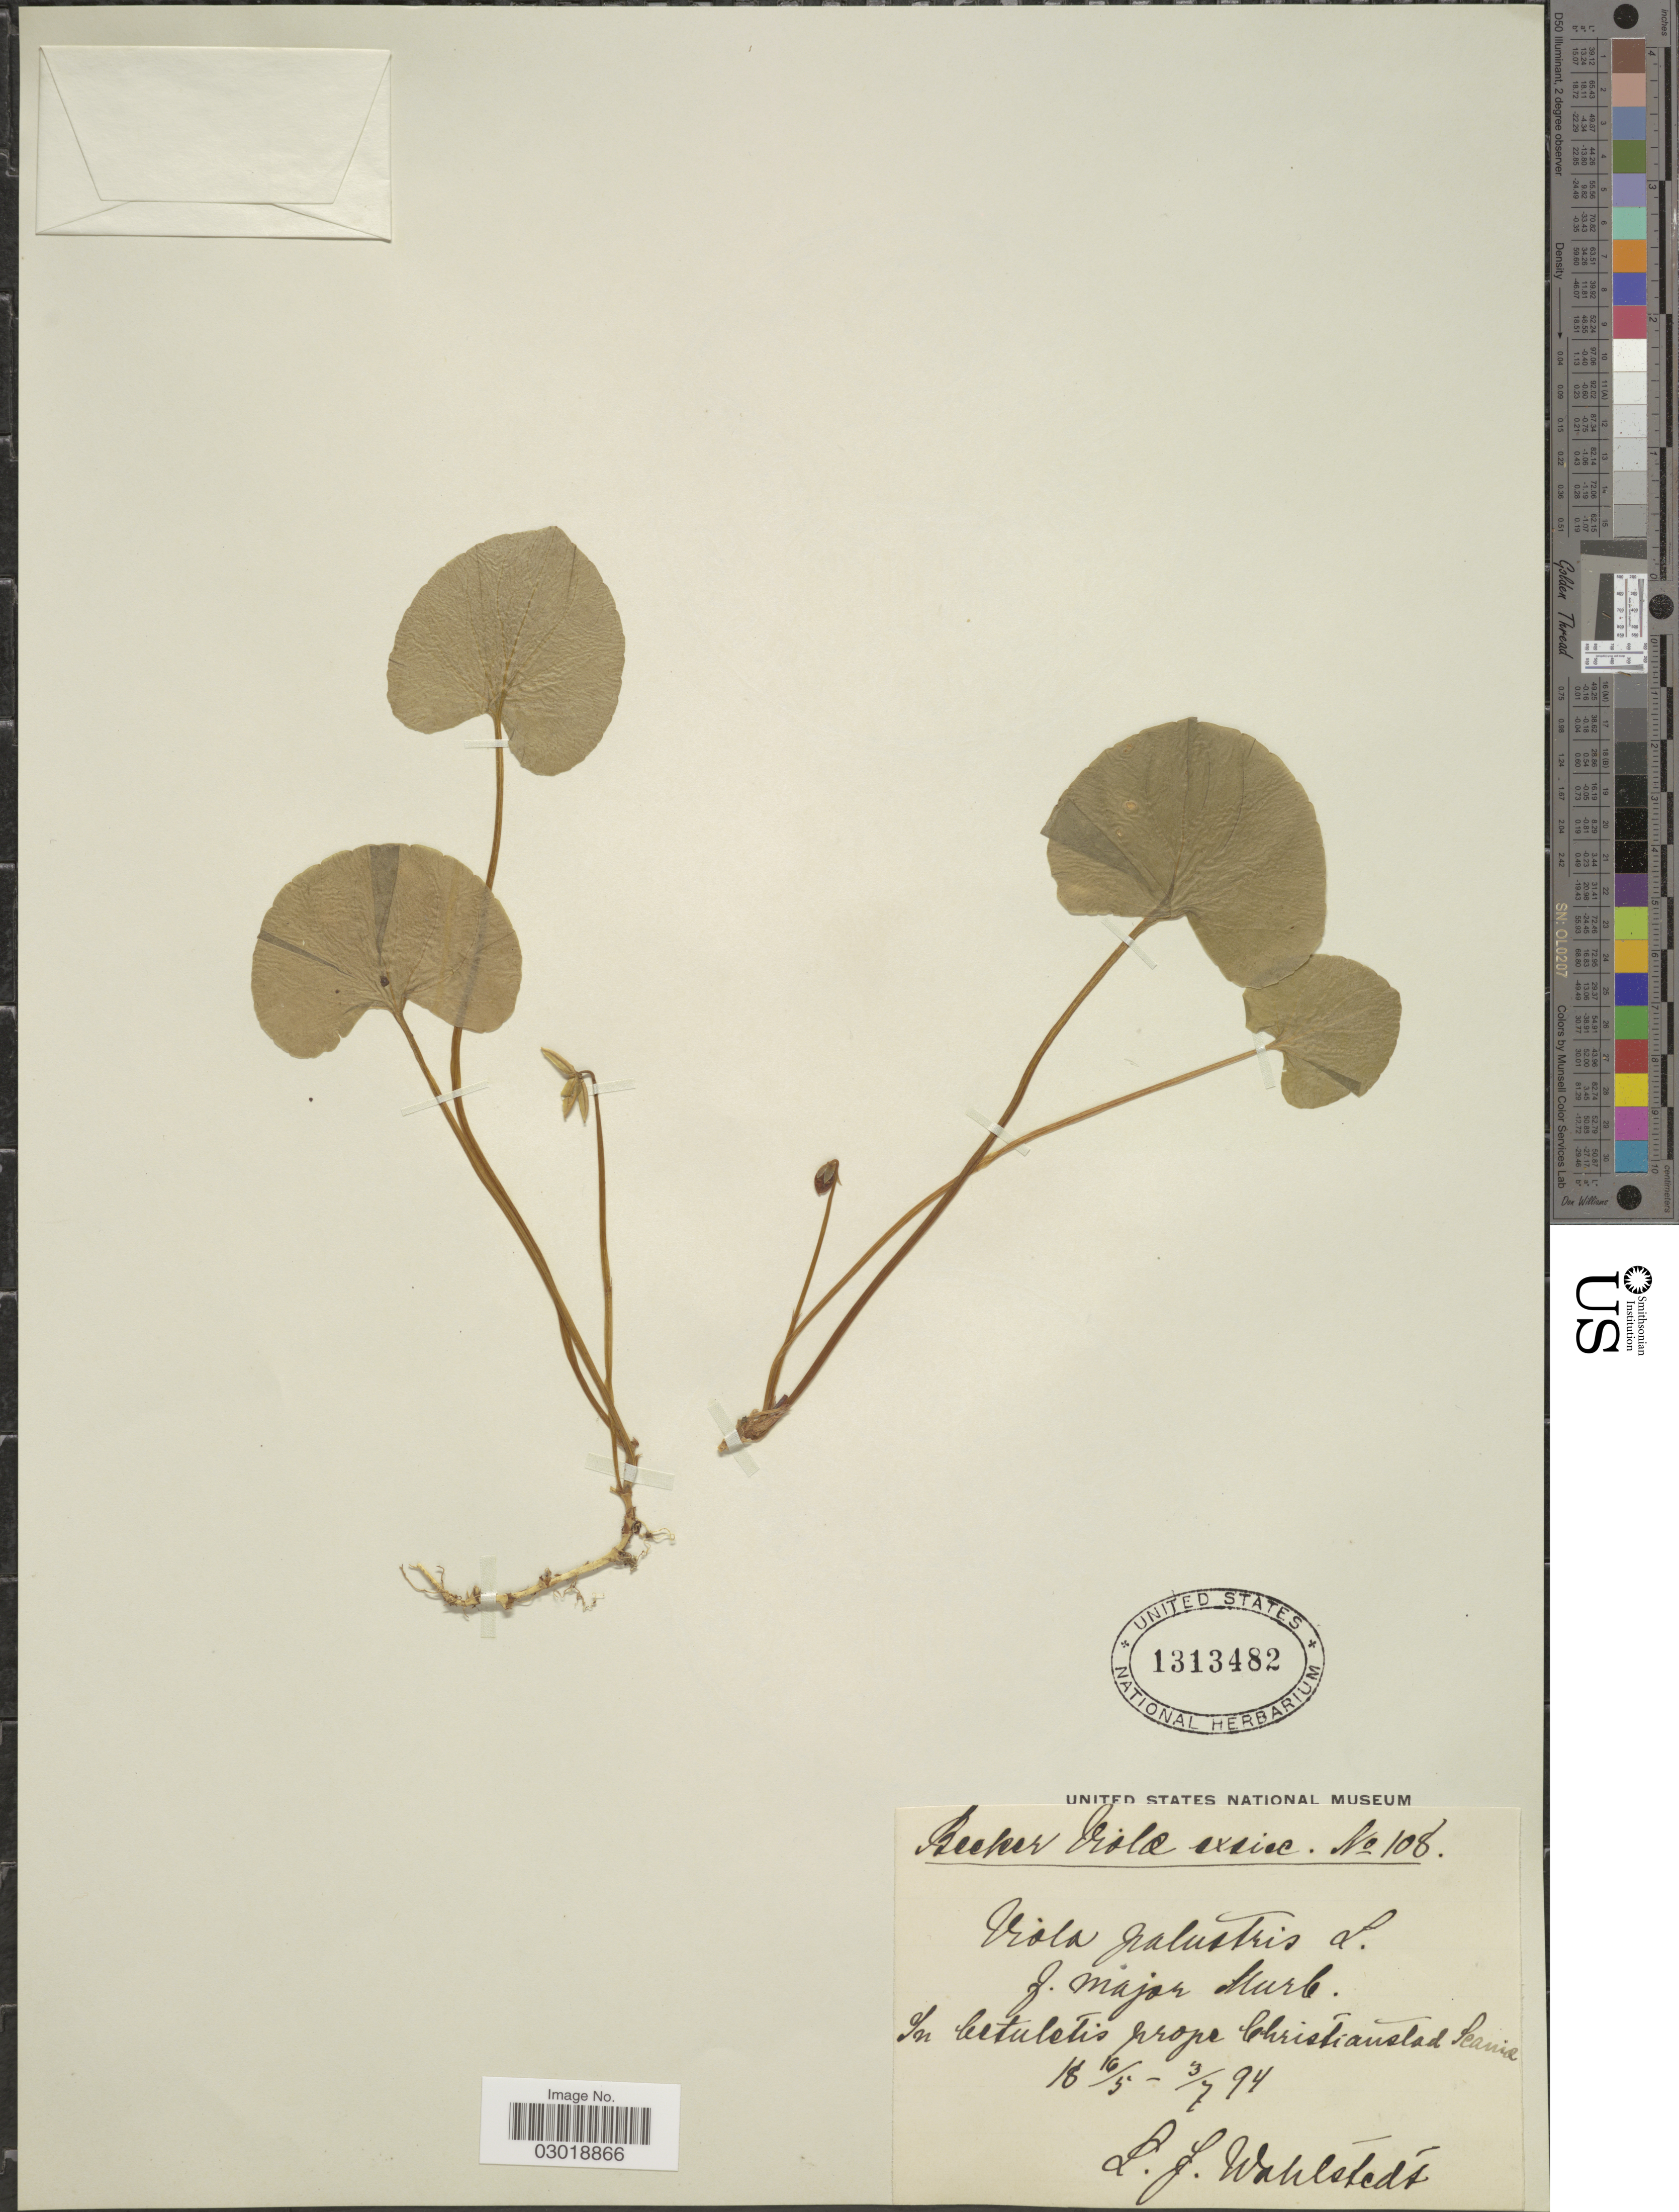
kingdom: Plantae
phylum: Tracheophyta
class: Magnoliopsida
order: Malpighiales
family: Violaceae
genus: Viola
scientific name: Viola palustris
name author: L.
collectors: L. J. Wahlstedt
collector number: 108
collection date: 1894-05-16/1894-07-03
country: Sweden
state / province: Skåne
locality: In Celuletis [interpreted] prope Christianstad Scania.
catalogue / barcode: US 1313482